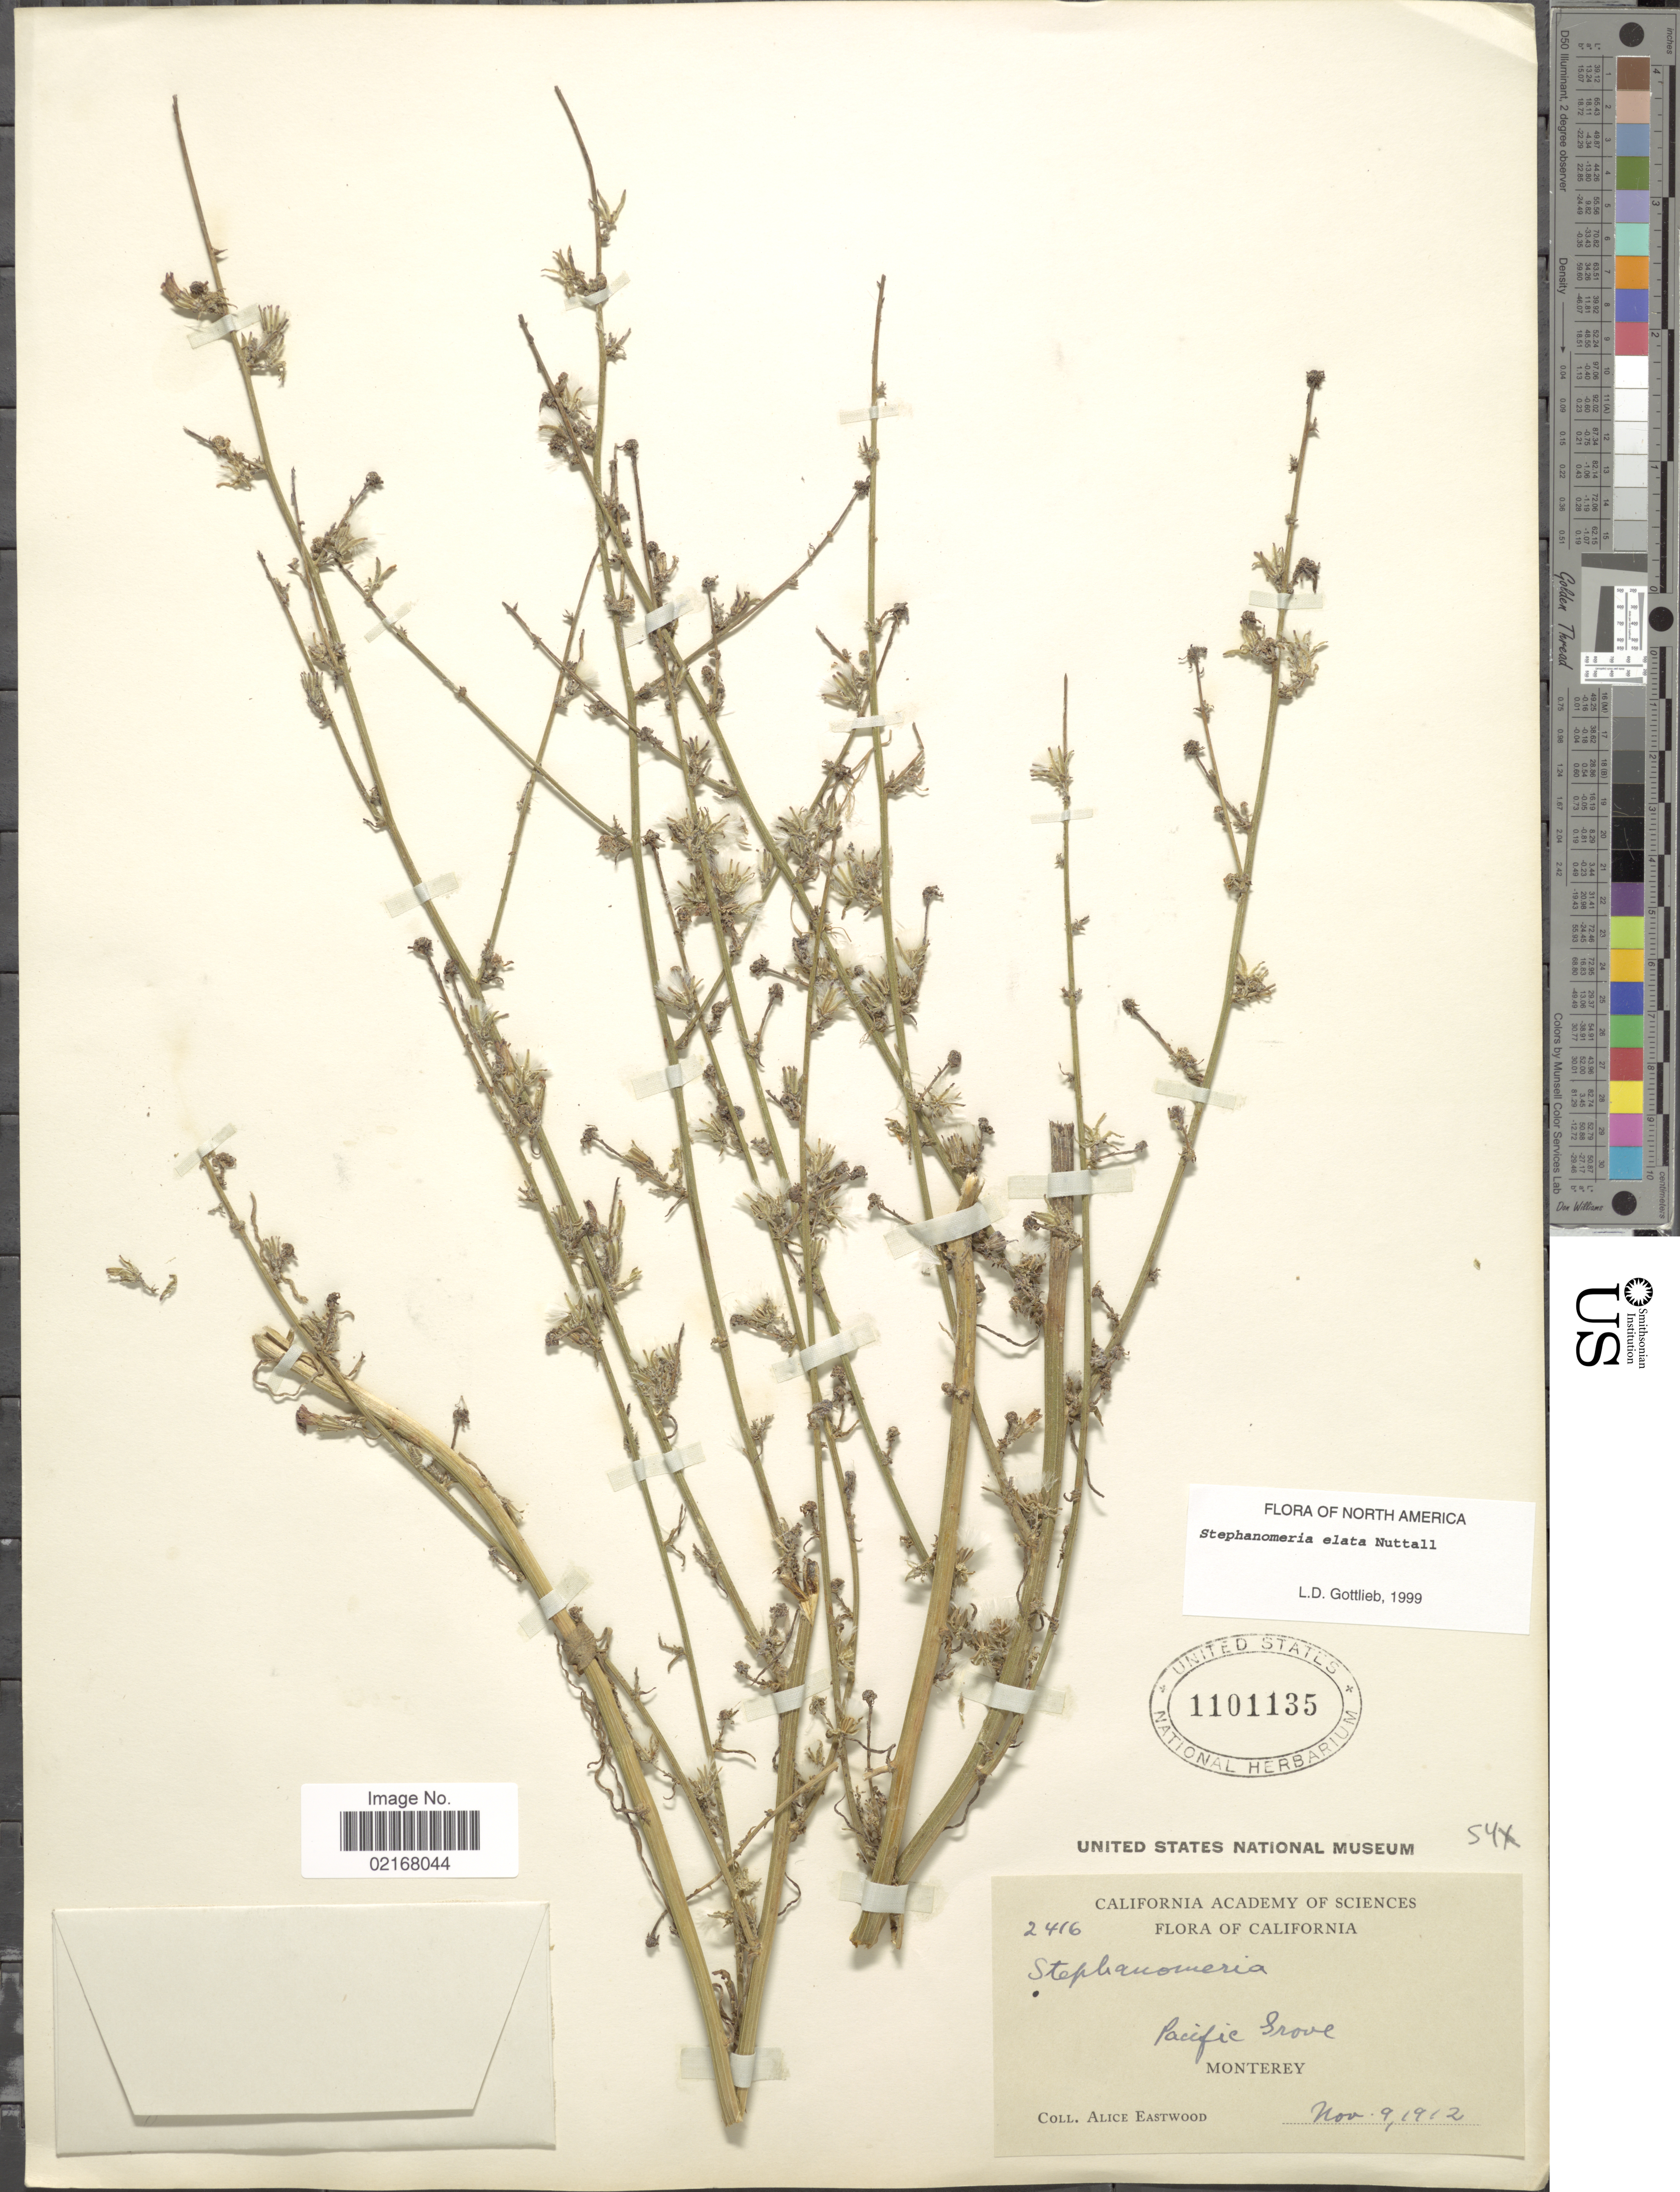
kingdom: Plantae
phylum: Tracheophyta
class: Magnoliopsida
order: Asterales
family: Asteraceae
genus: Stephanomeria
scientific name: Stephanomeria elata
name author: Nutt.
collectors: A. Eastwood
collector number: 2416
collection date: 1912-11-09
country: United States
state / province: California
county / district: Monterey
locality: Pacific Grove, Monterey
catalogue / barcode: US 1101135